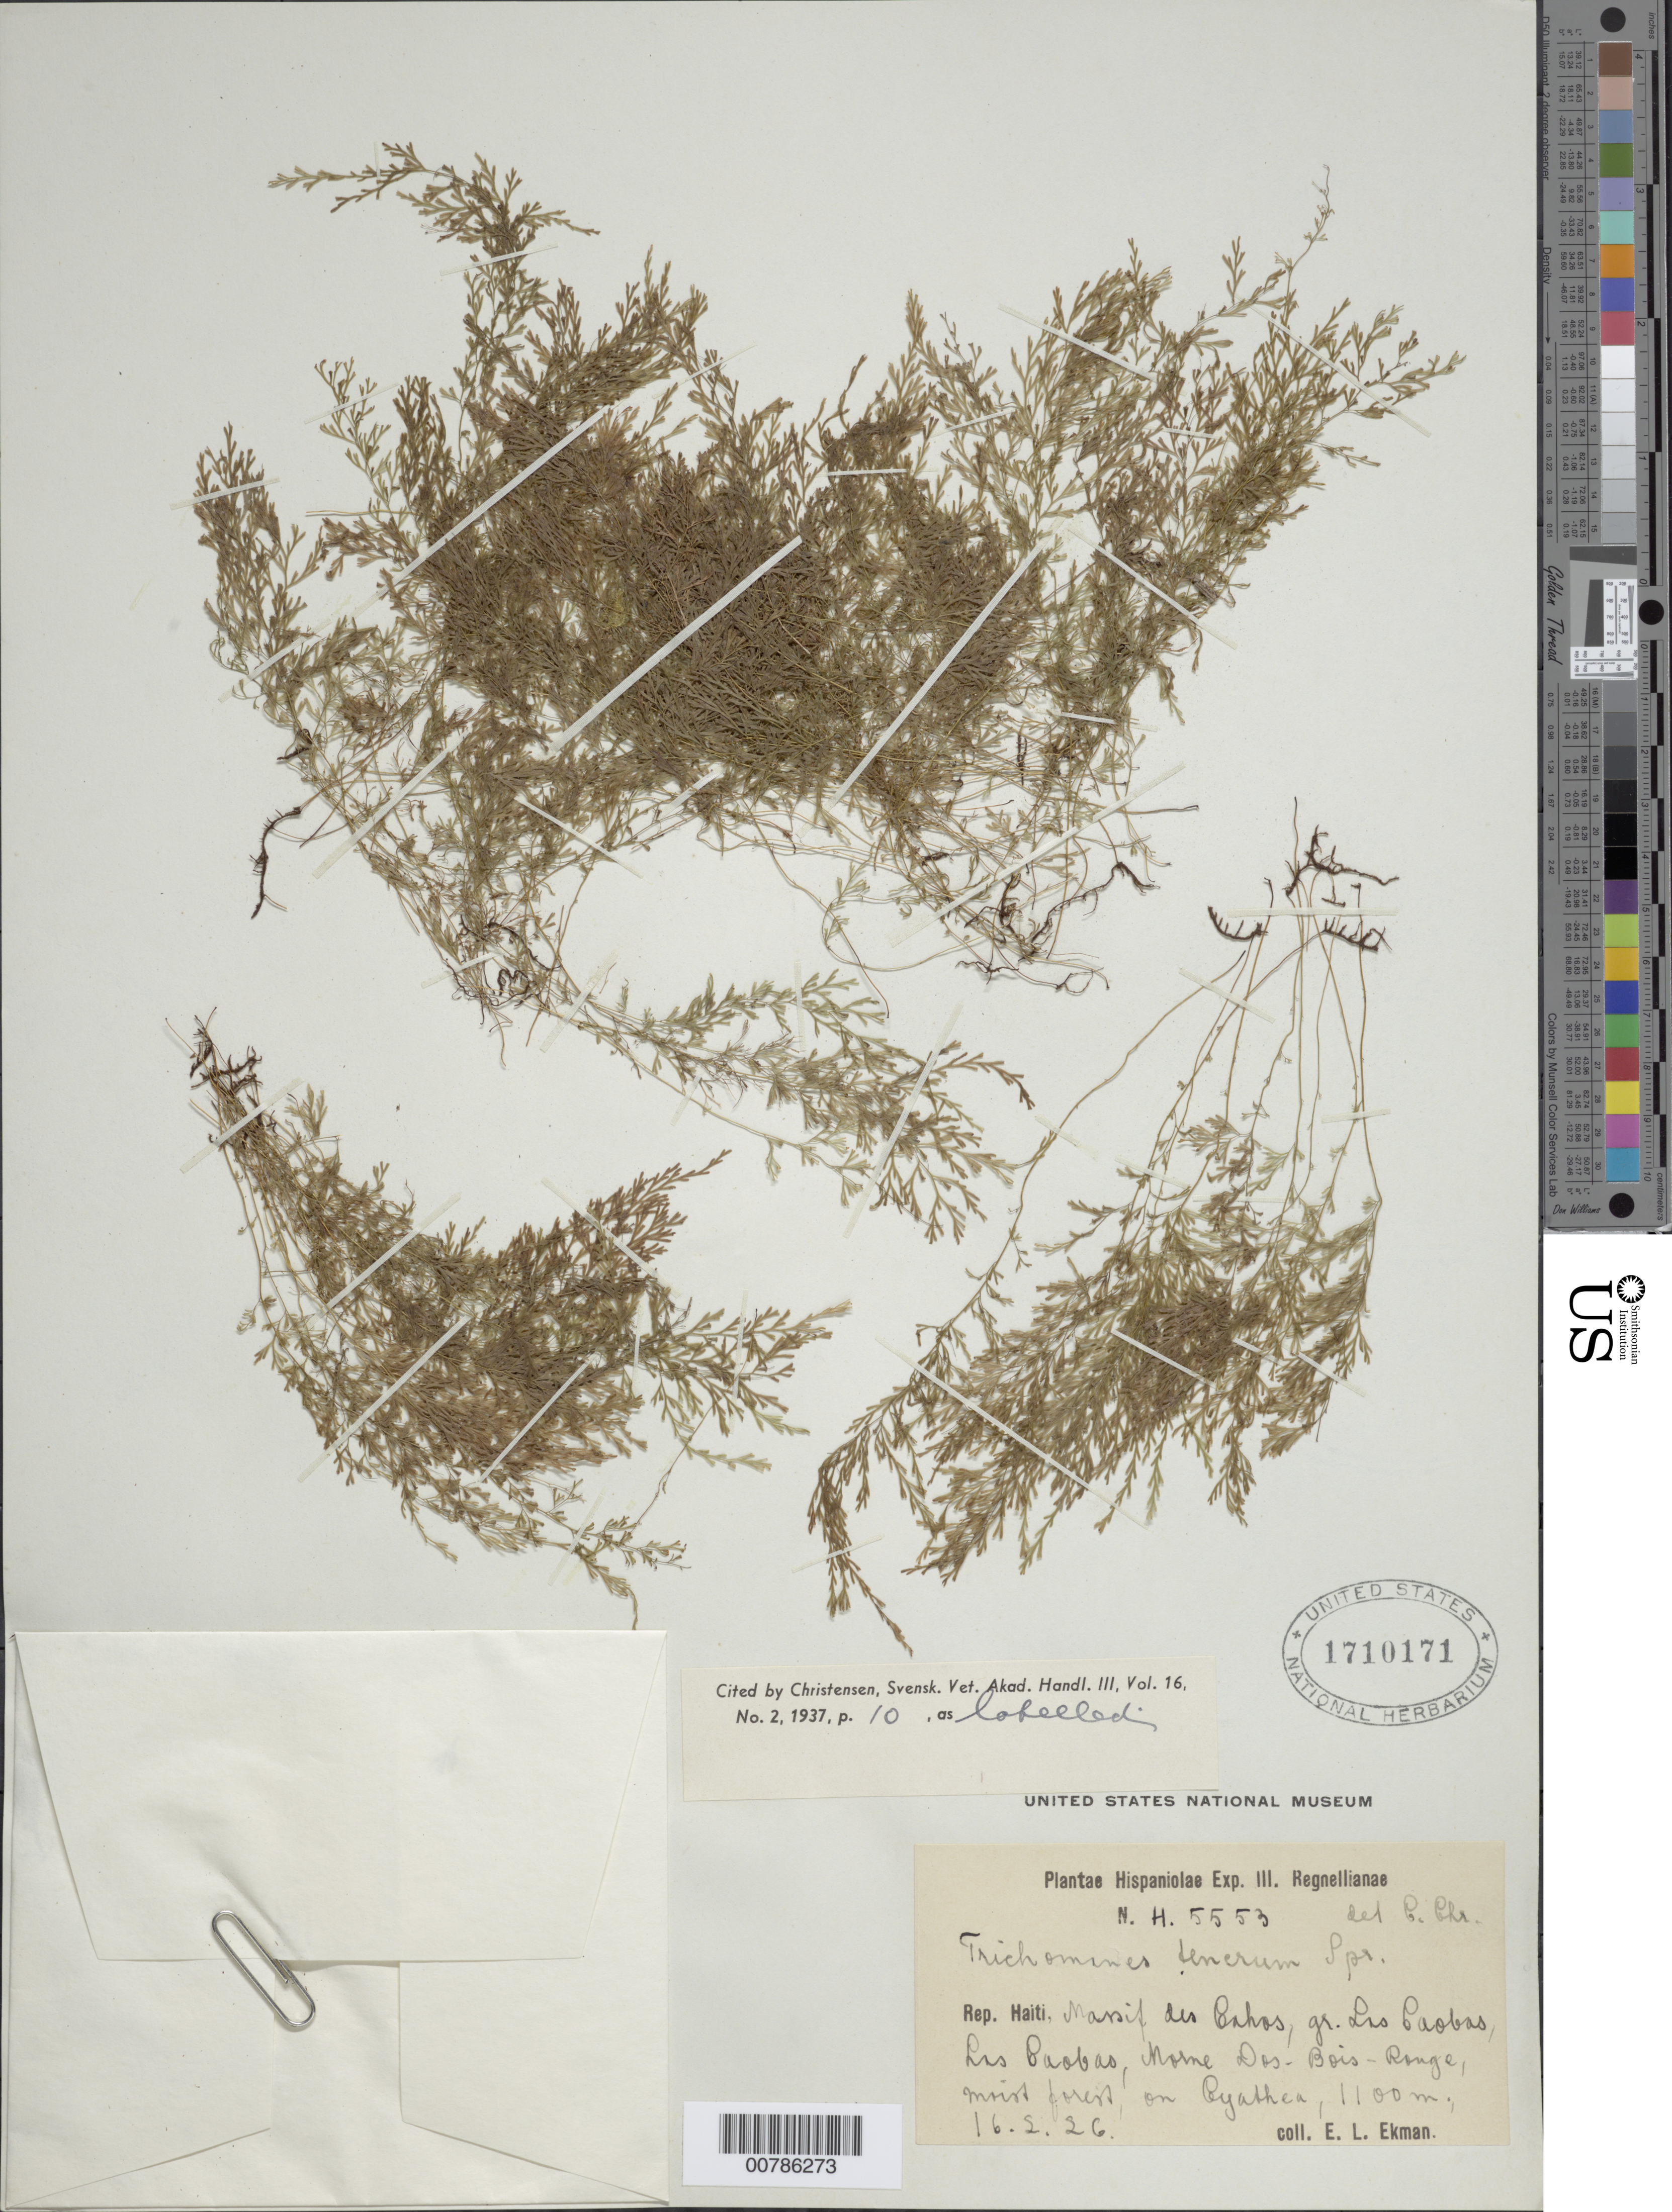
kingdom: Plantae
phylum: Tracheophyta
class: Polypodiopsida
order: Hymenophyllales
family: Hymenophyllaceae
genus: Polyphlebium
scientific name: Polyphlebium angustatum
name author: (Carmich.) Ebihara & Dubuisson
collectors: E. L. Ekman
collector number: H 5553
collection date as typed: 16 Feb 1926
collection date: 1926-02-16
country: Haiti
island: Hispaniola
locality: Massif des Cahos, gr. Los Caobas, Morne Dos-Bois-Rouge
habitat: Moist forest, on Cyathea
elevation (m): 1100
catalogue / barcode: US 1710171